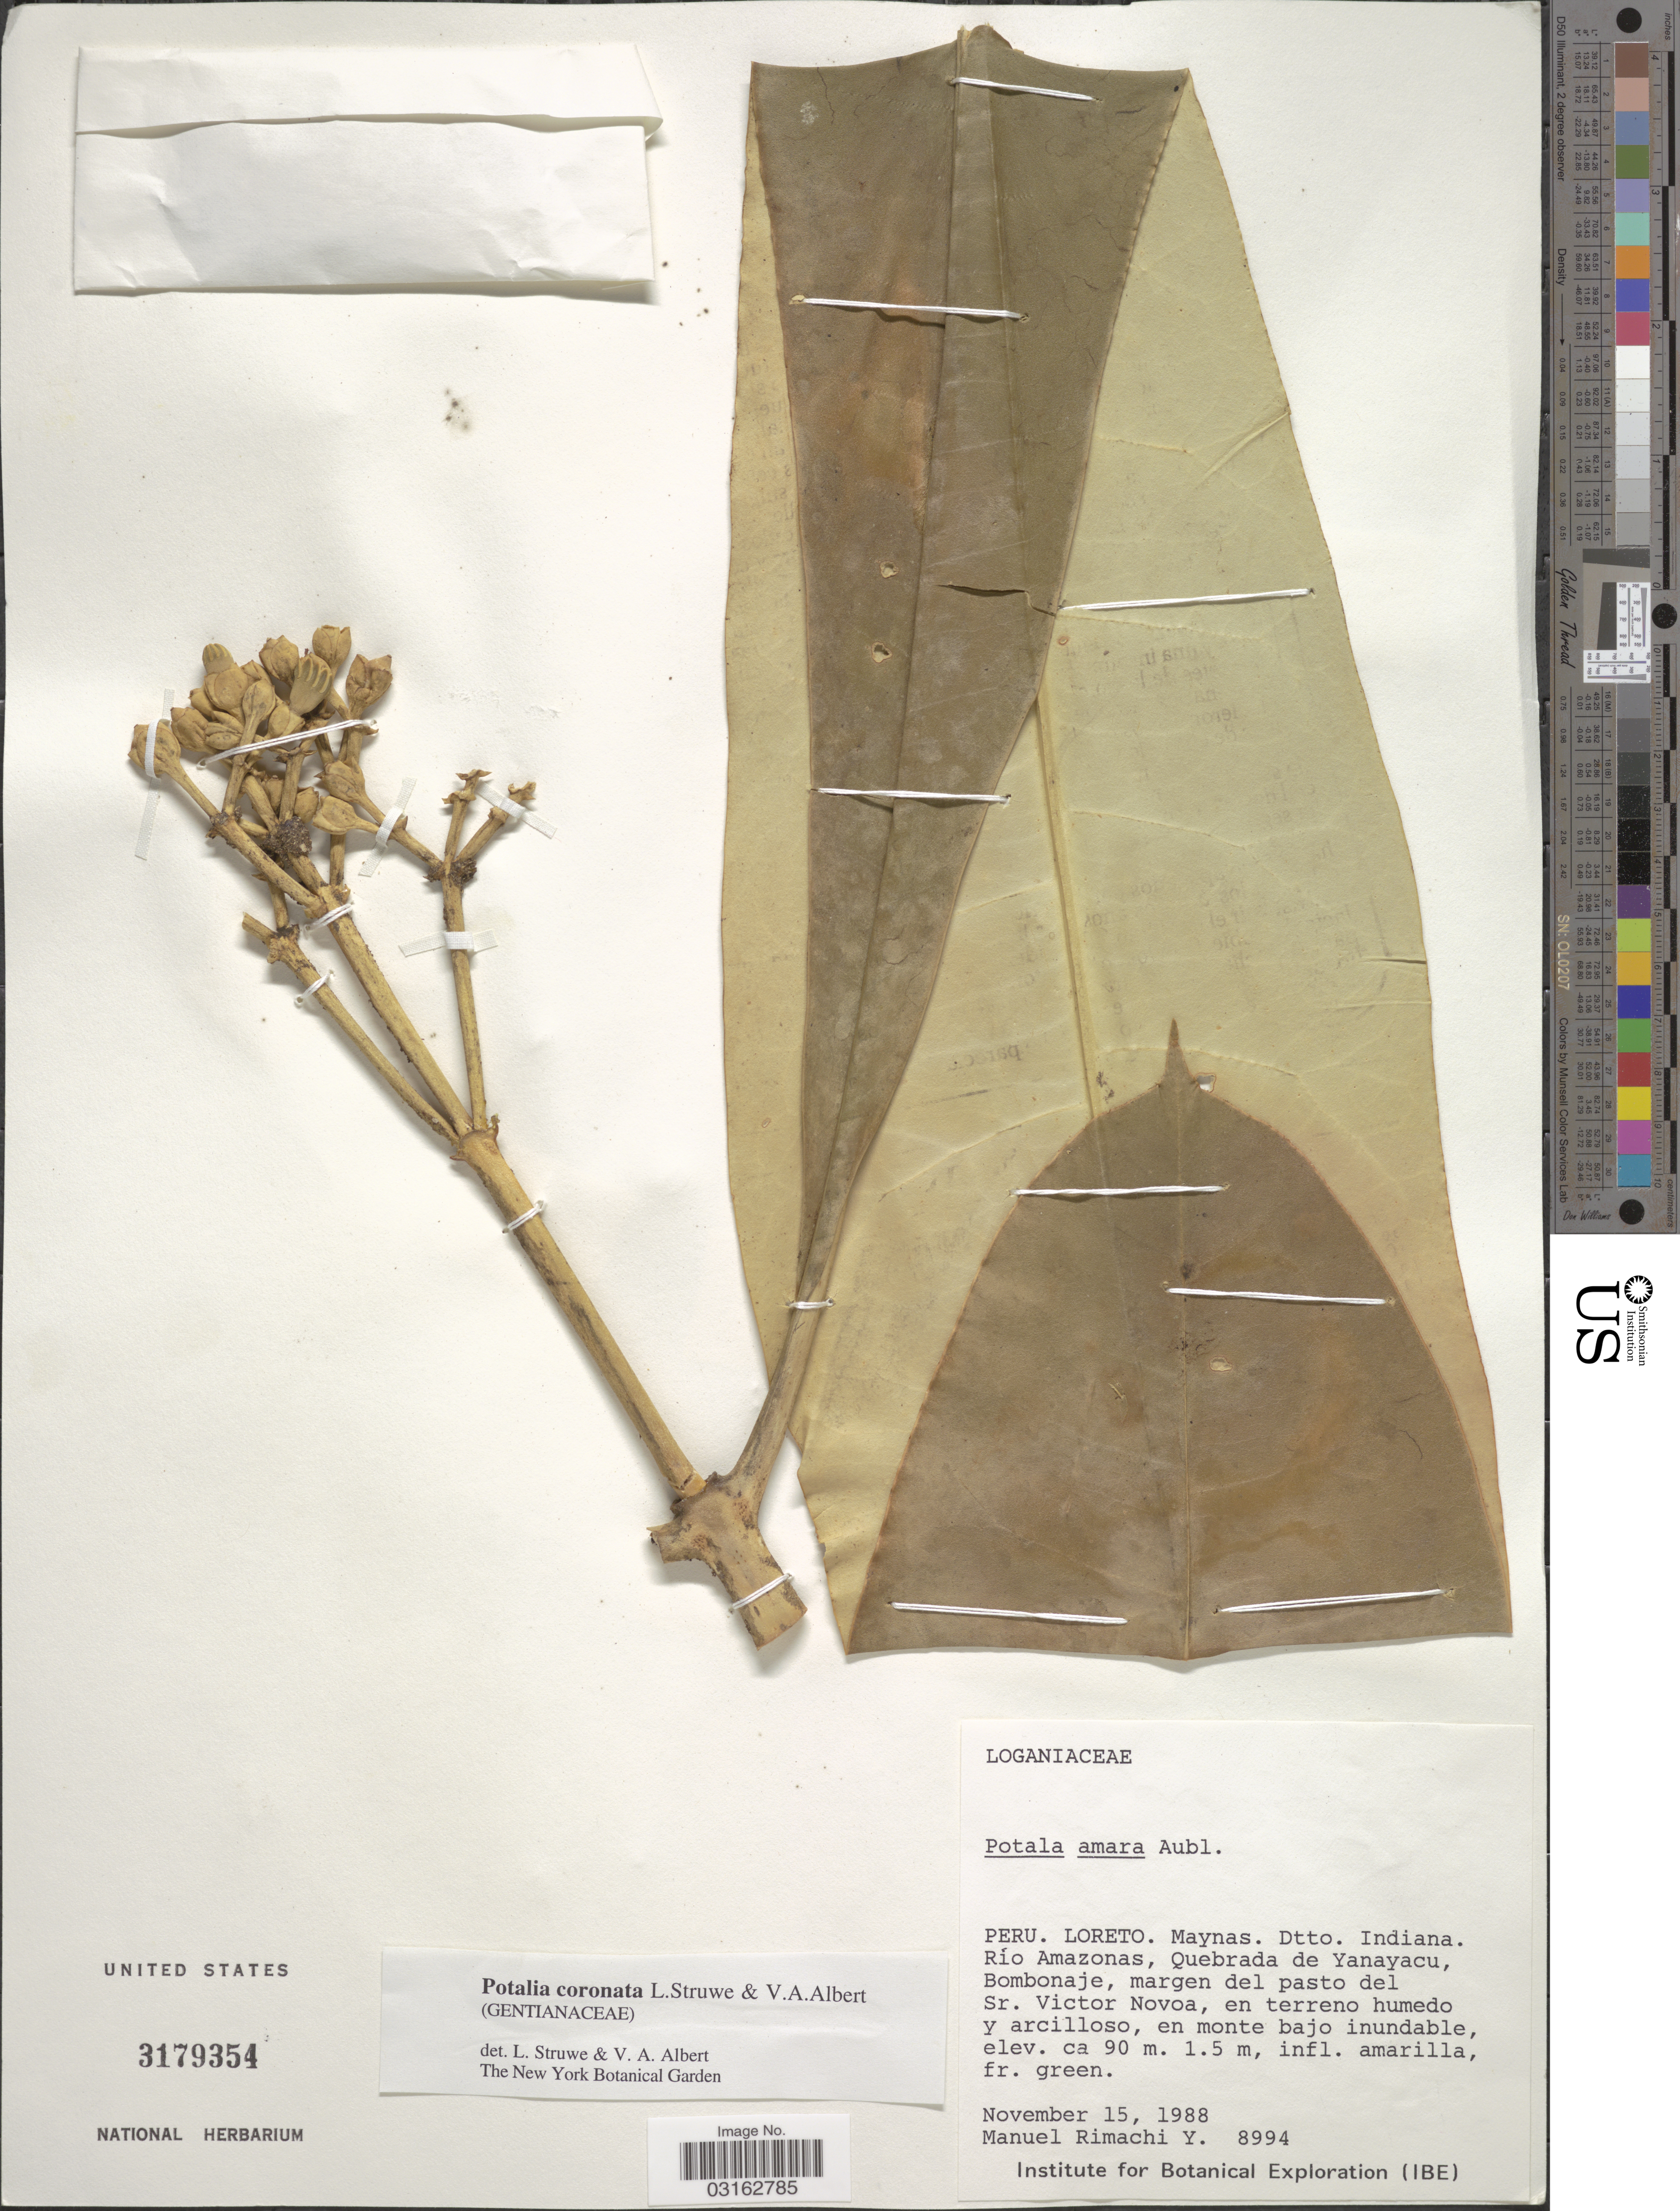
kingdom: Plantae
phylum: Tracheophyta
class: Magnoliopsida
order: Gentianales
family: Gentianaceae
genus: Potalia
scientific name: Potalia coronata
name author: Struwe & V.A. Albert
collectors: M. Rimachi Y.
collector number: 8994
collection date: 1988-11-15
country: Peru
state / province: Loreto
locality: Maynas, Dtto. Indiana, Río Amazonas, Quebrada de Yanayacu, Bombonaje, margen del pasto del Sr. Victoria Novoa, en terreno humedo y arcilloso, en monte bajo inundable.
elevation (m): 90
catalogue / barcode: US 3179354